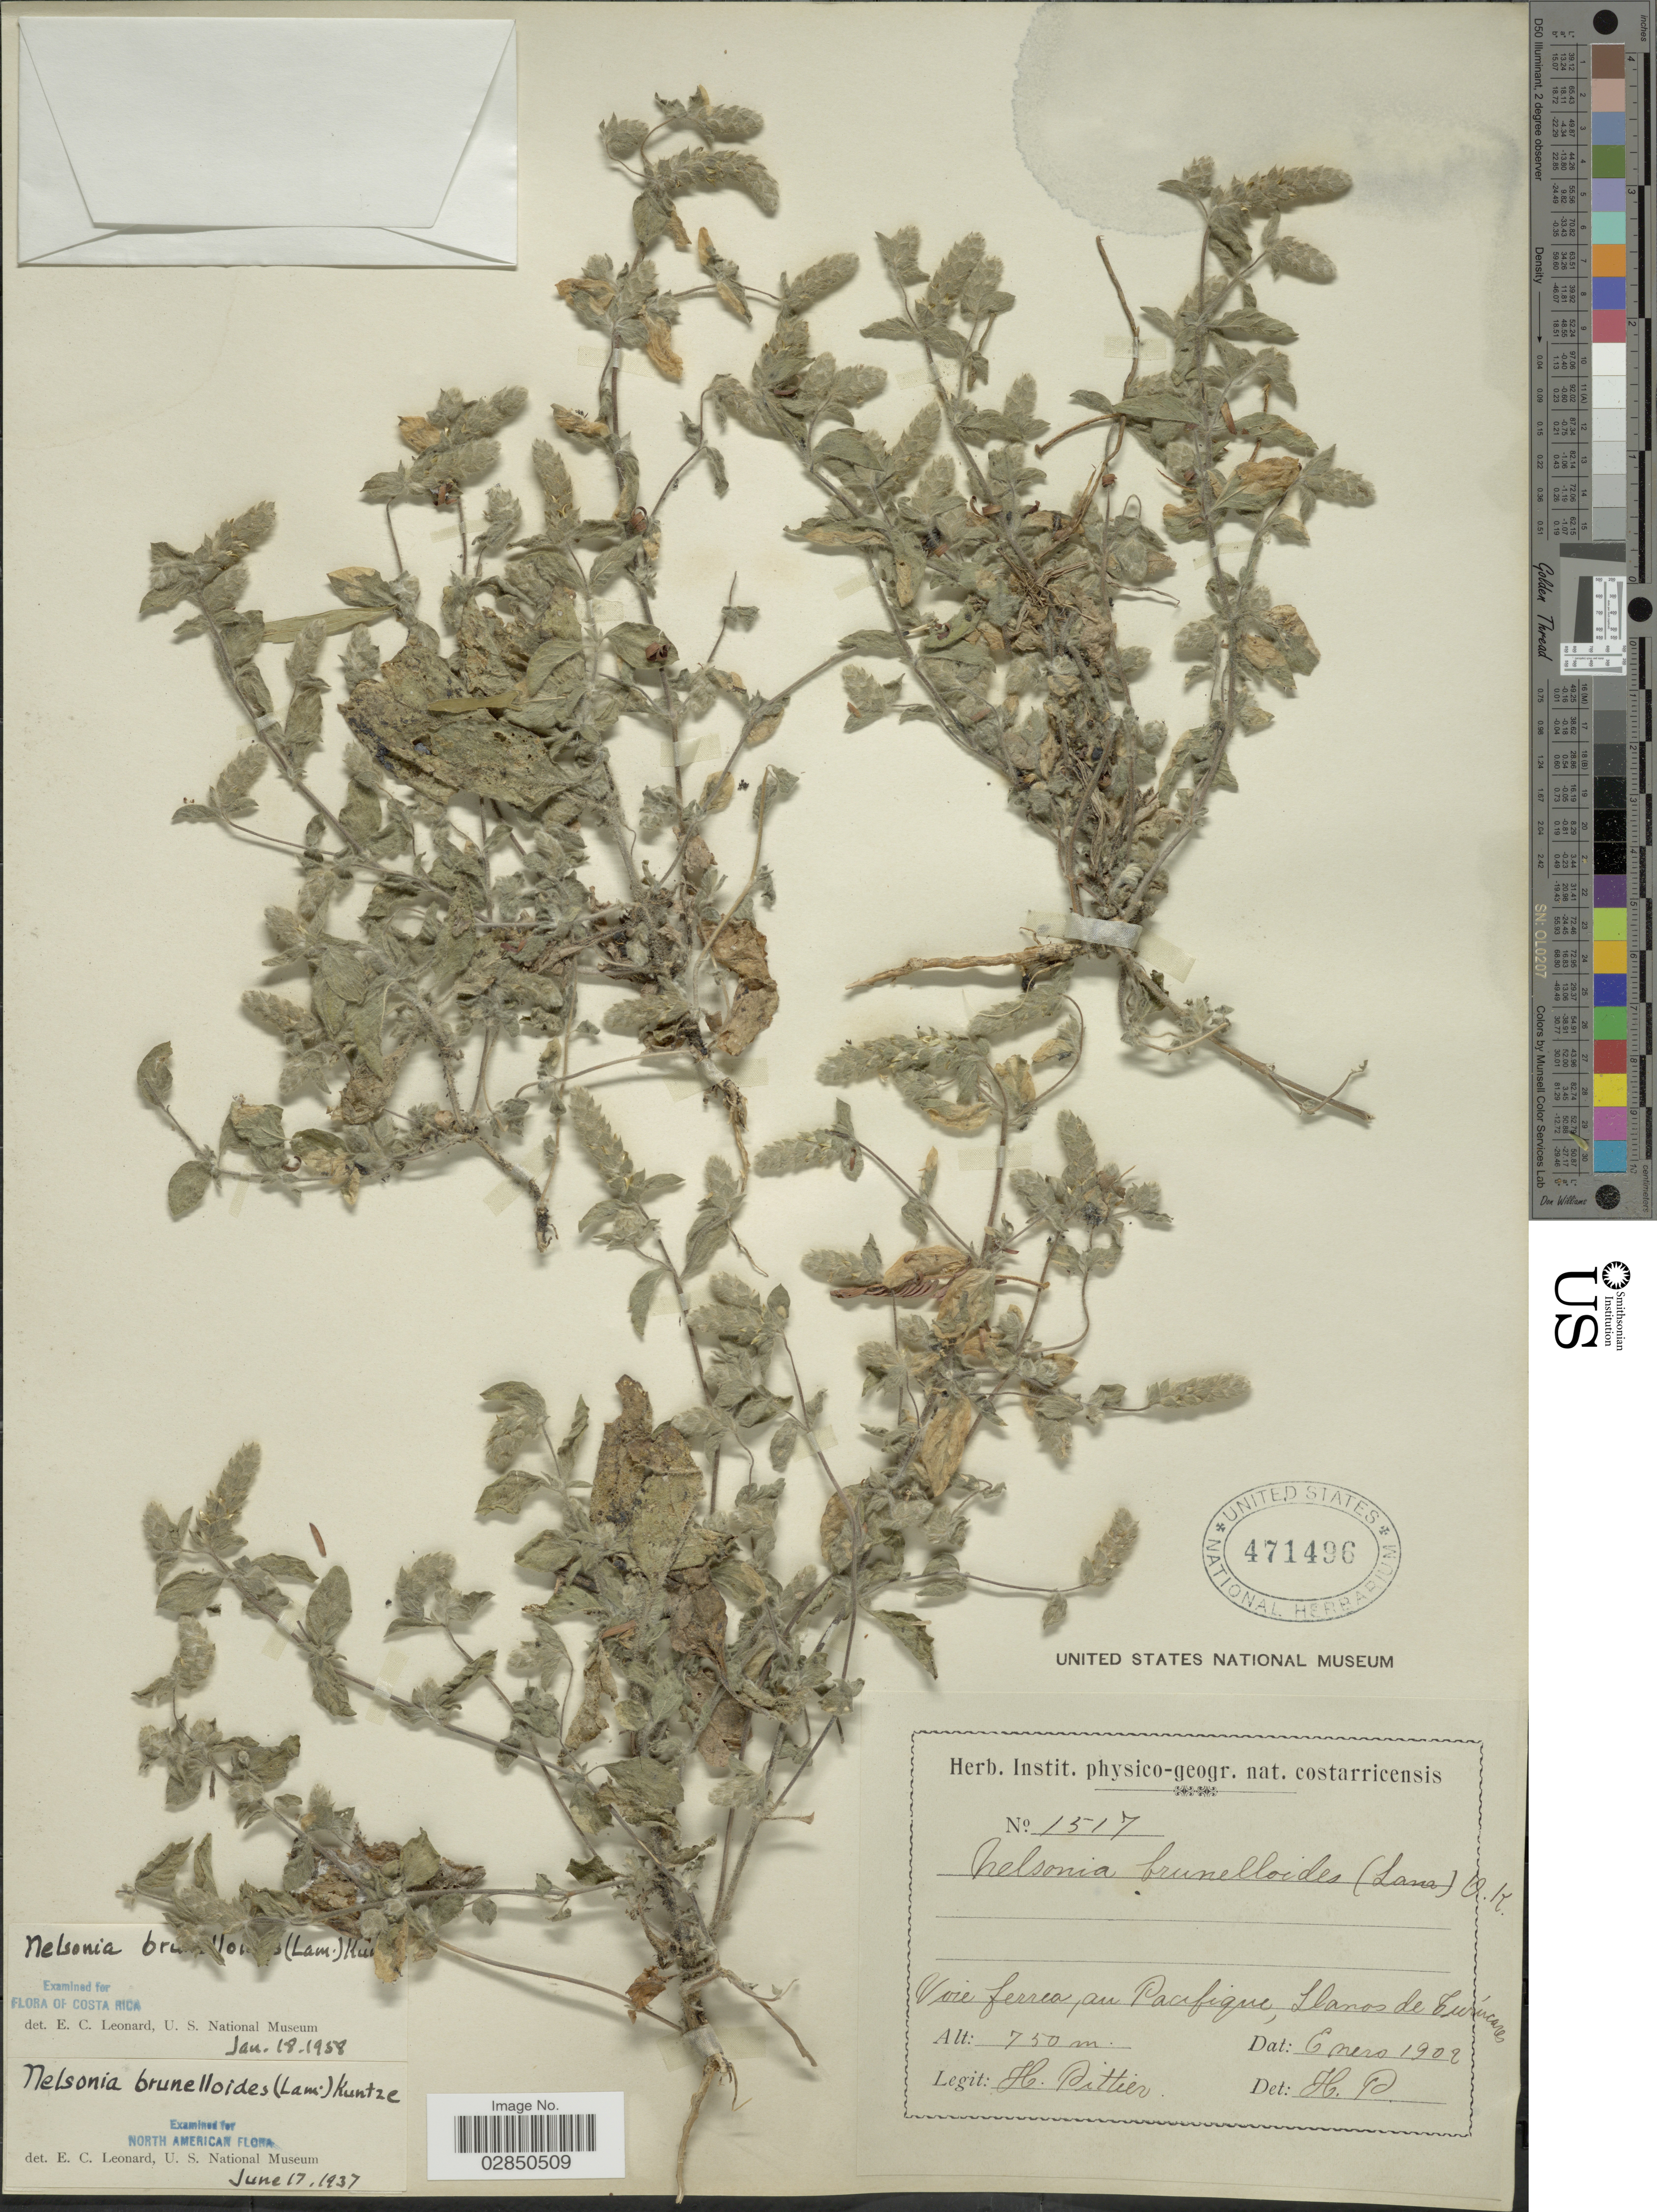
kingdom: Plantae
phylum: Tracheophyta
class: Magnoliopsida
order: Lamiales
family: Acanthaceae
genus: Nelsonia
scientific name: Nelsonia brunelloides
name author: (Lam.) Kuntze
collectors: H. F. Pittier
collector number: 1517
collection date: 1902-01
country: Costa Rica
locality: Pacifique, llanos de Turúcares.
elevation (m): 750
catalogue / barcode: US 471496